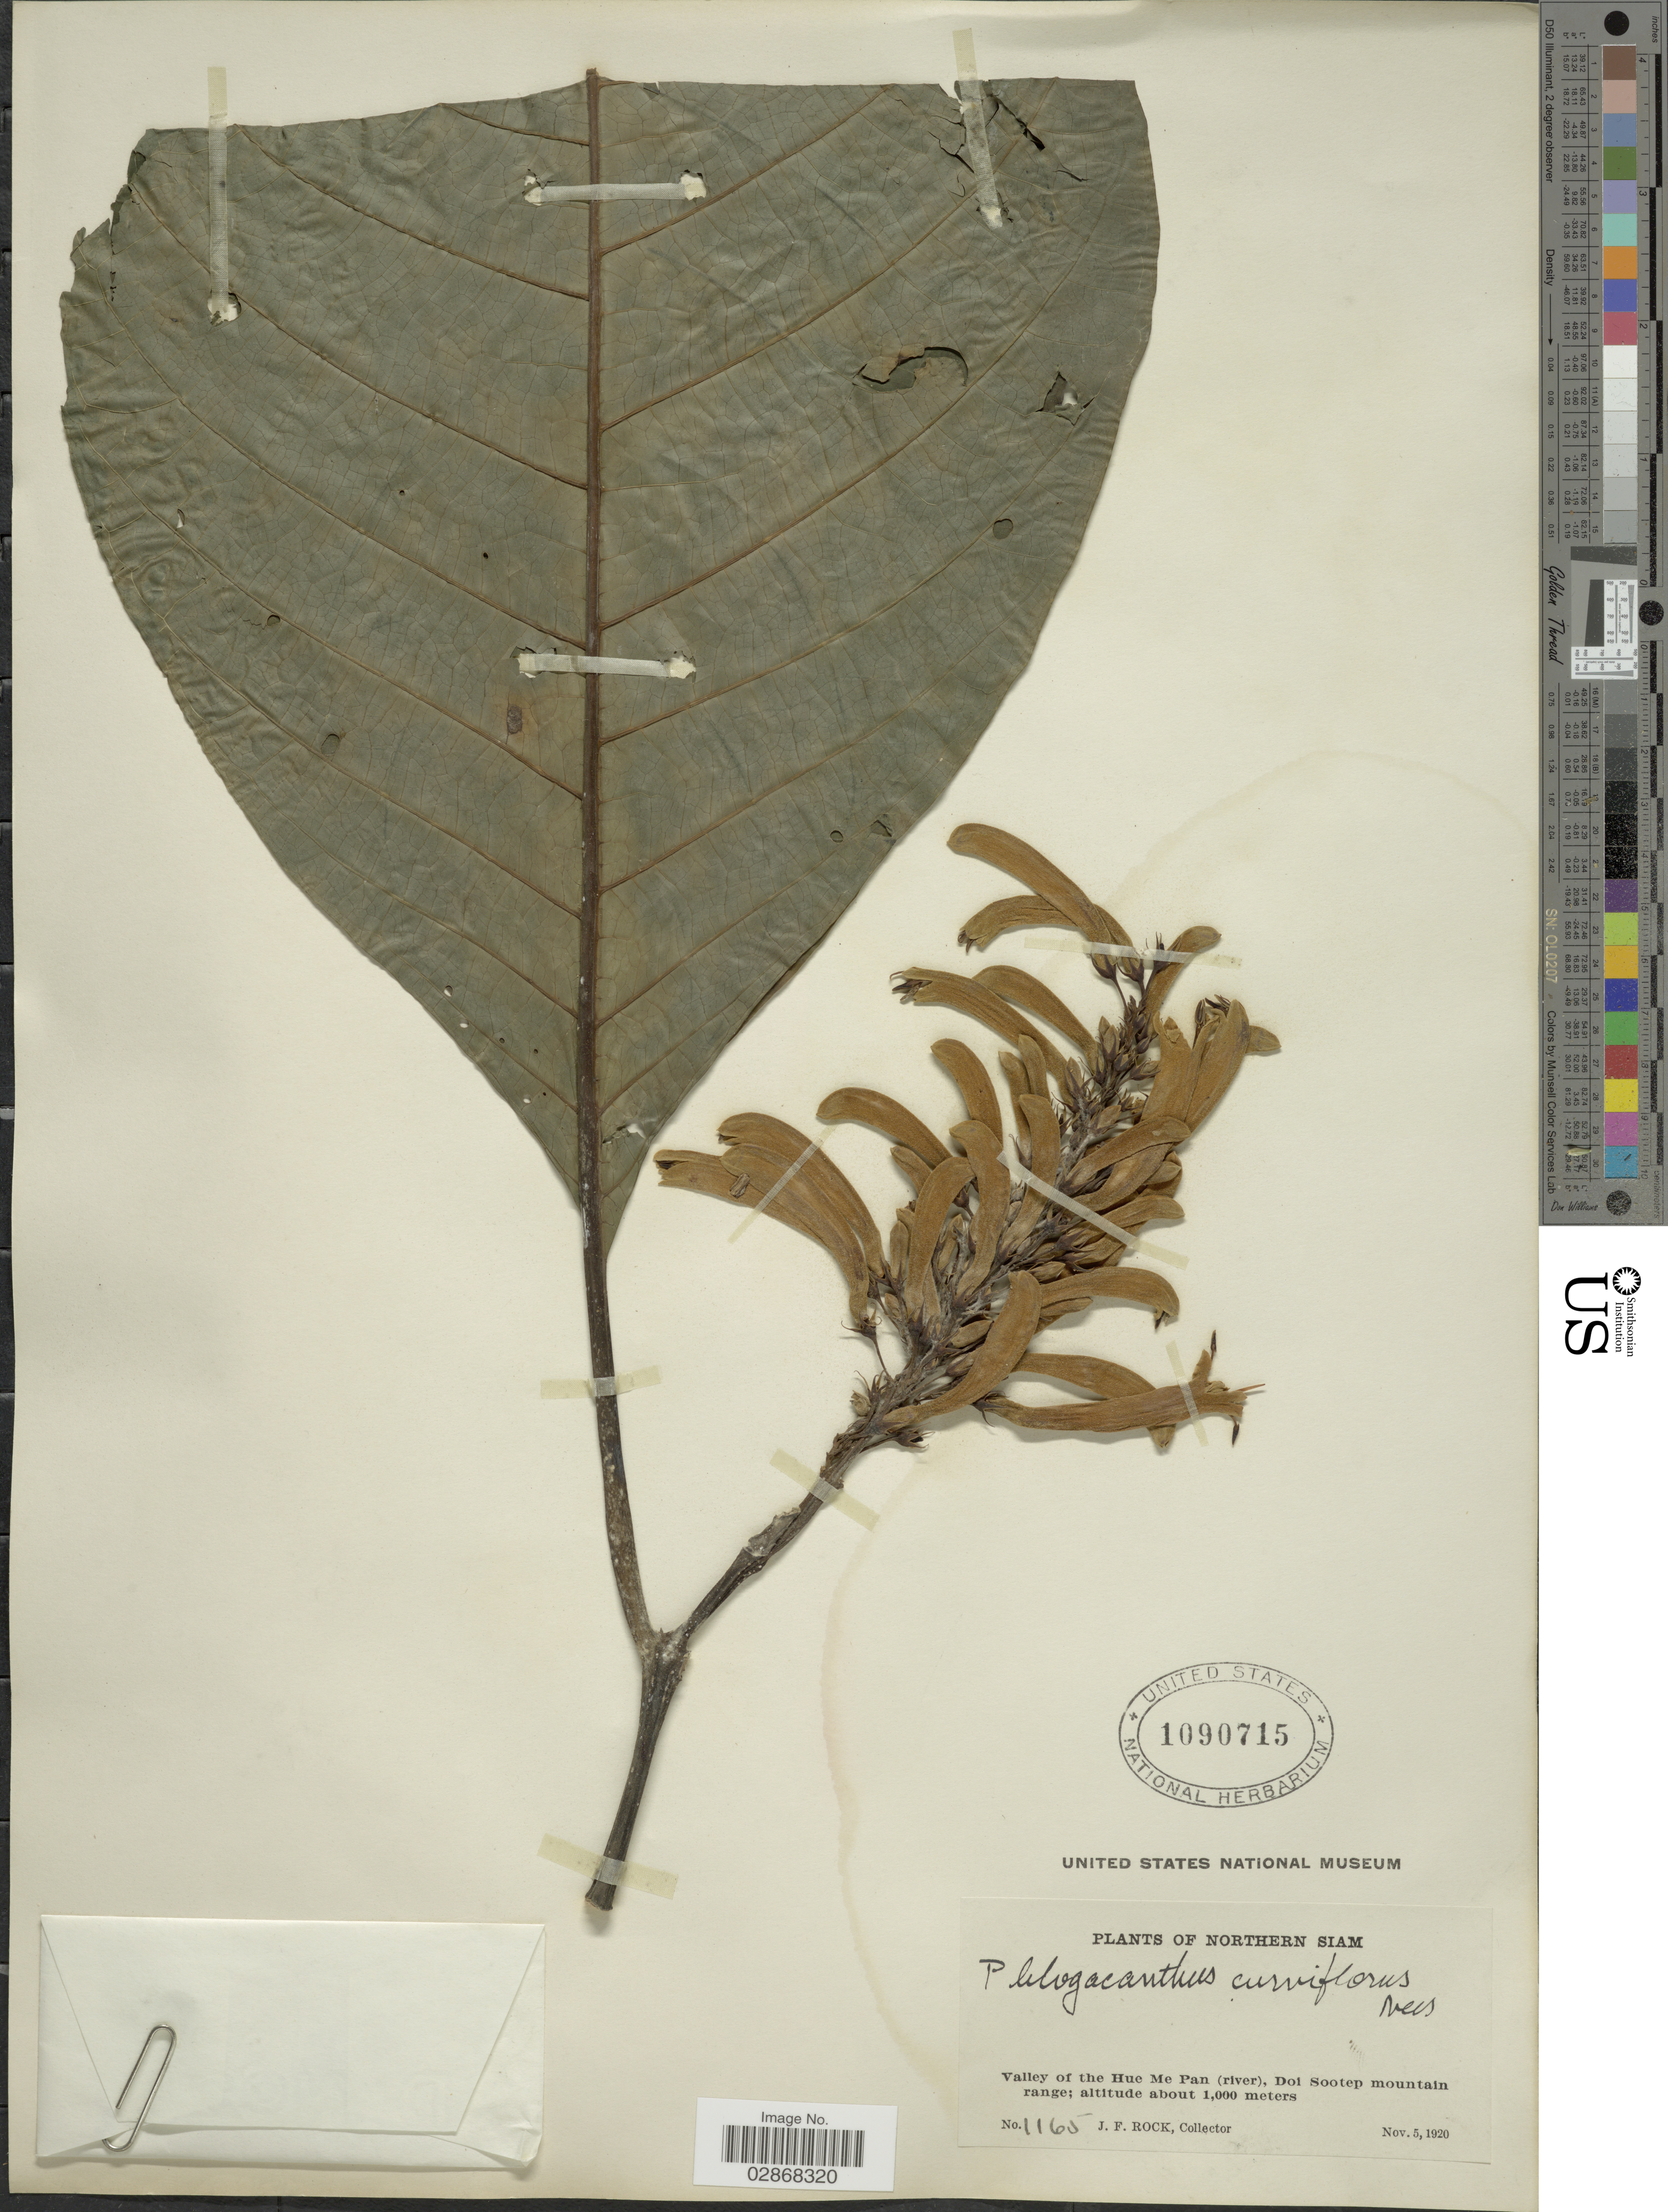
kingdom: Plantae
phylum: Tracheophyta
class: Magnoliopsida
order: Lamiales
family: Acanthaceae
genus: Phlogacanthus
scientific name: Phlogacanthus curviflorus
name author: Nees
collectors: J. Rock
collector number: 1165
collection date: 1920-11-05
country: Thailand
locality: Northern Siam, Valley of the Hue Me Pan (river), Doi Sootep mountain range.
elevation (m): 1000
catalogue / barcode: US 1090715